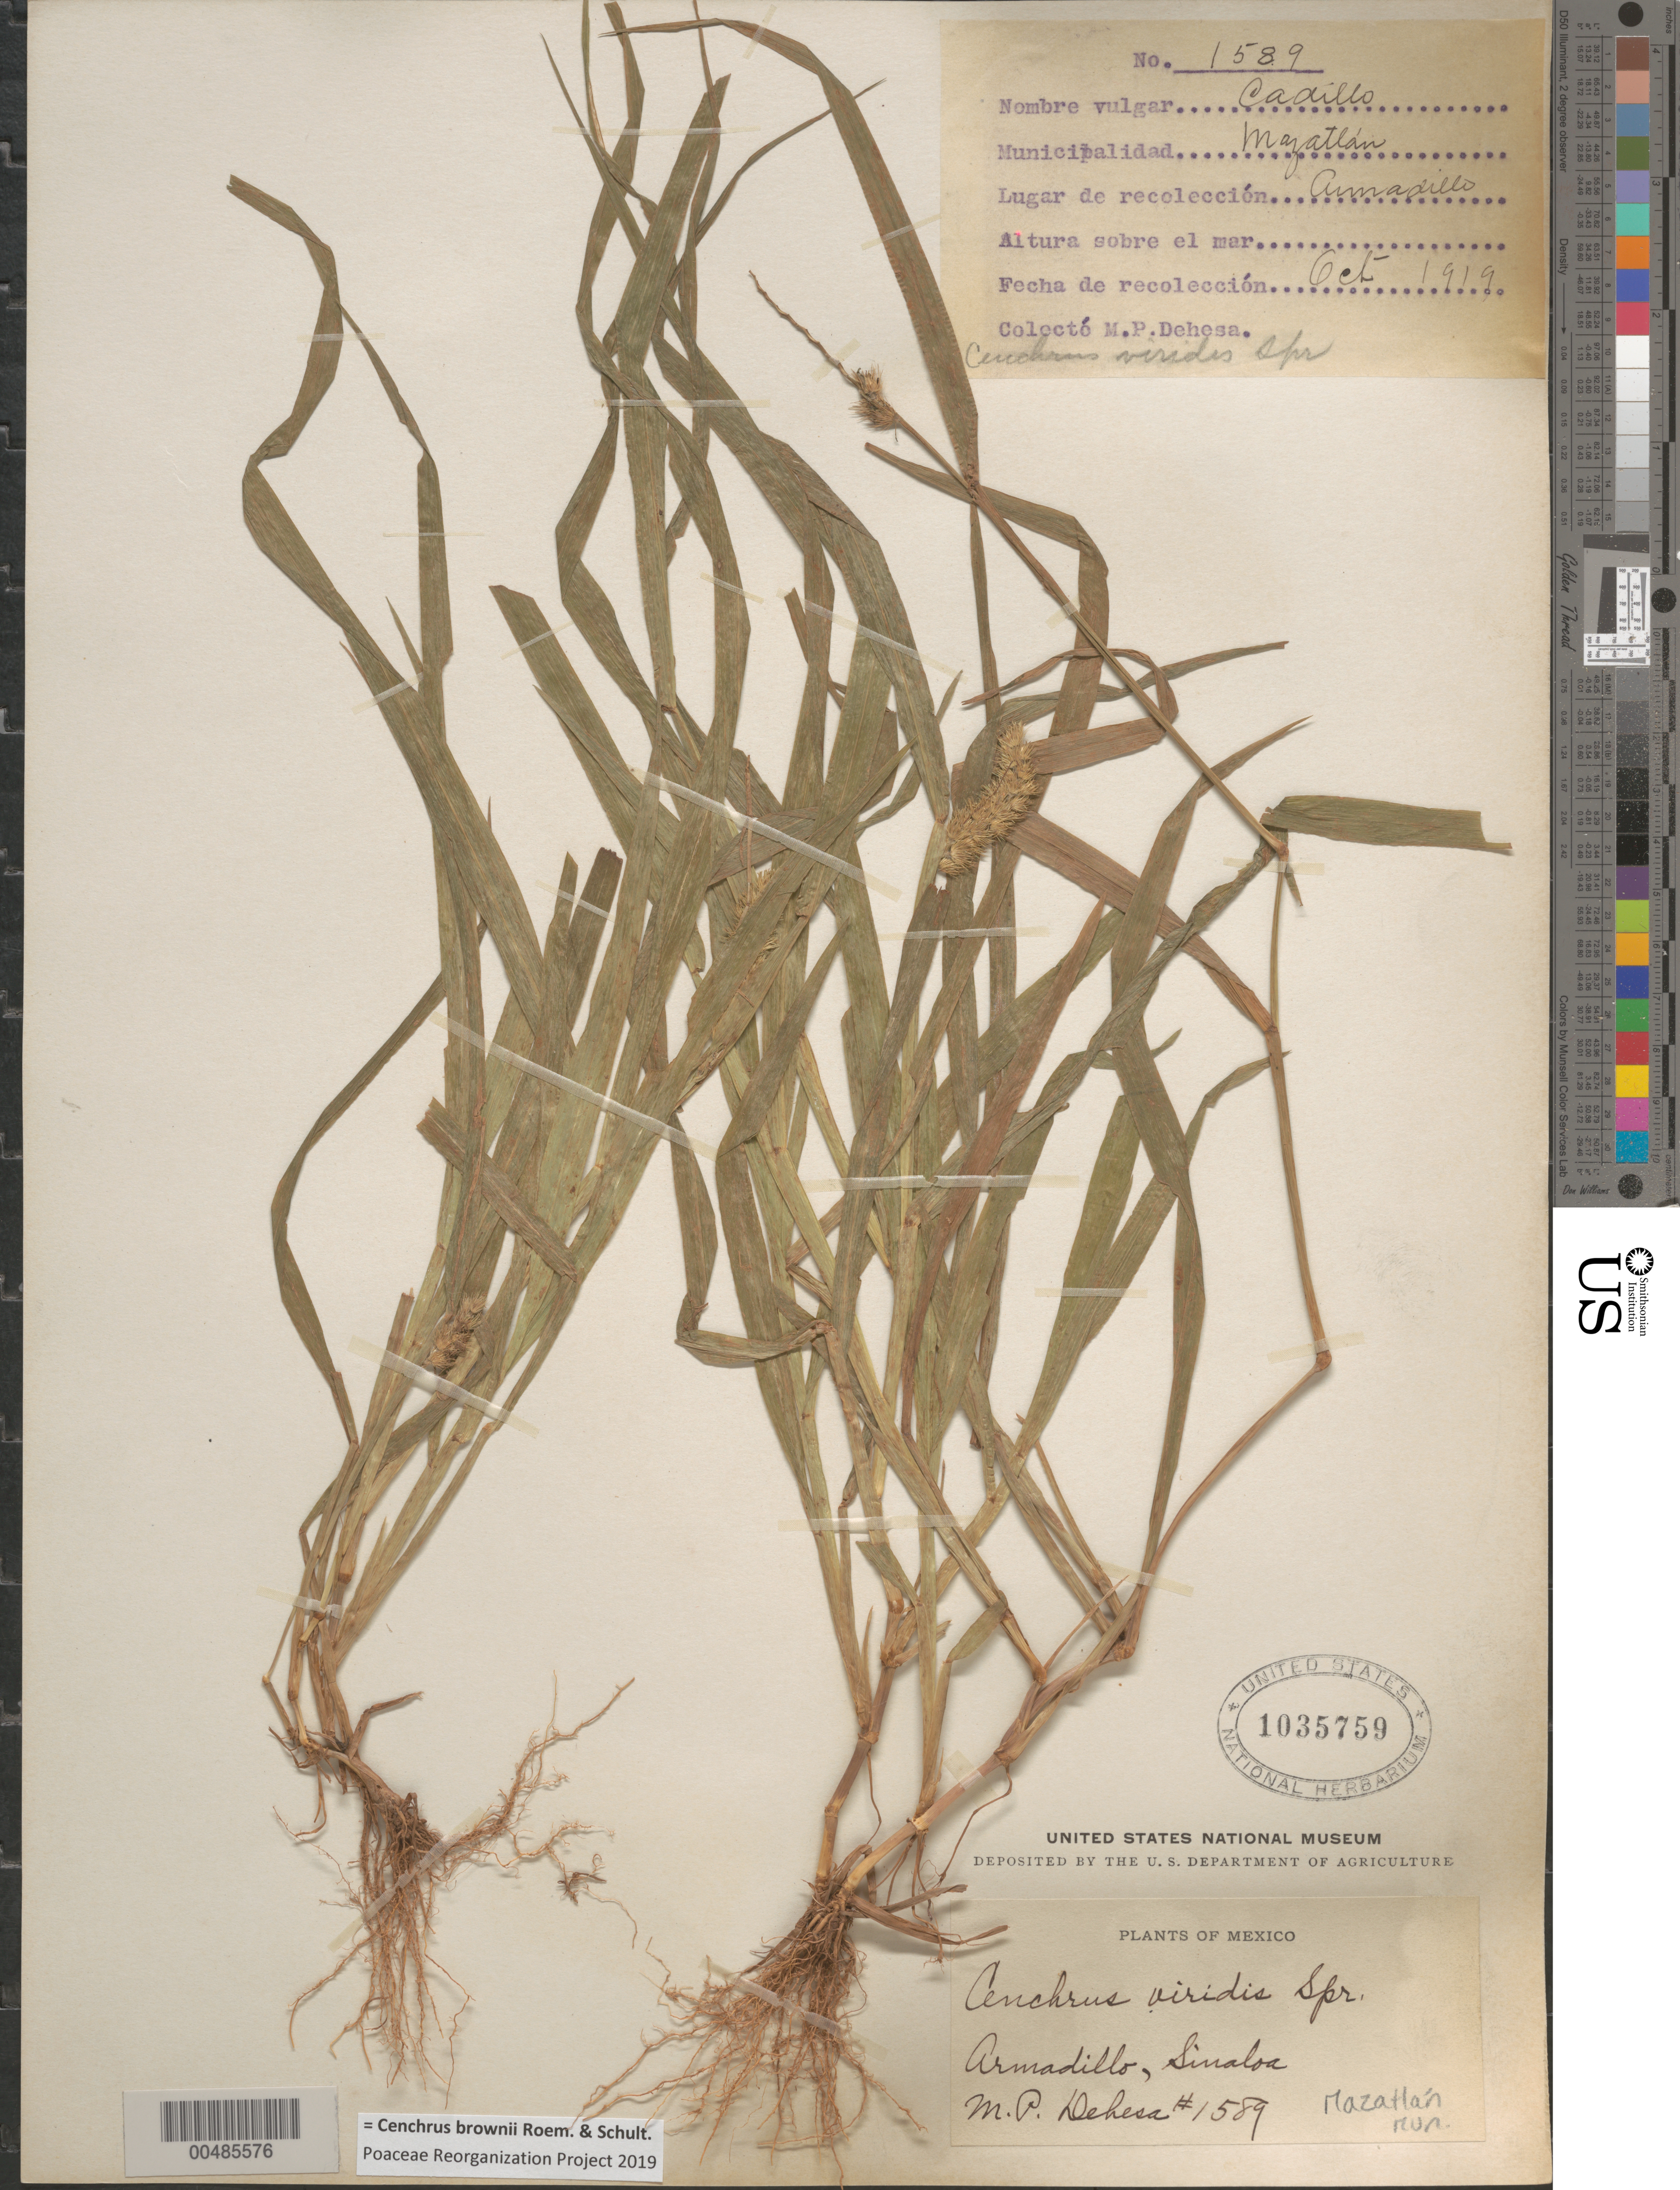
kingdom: Plantae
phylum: Tracheophyta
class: Liliopsida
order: Poales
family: Poaceae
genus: Cenchrus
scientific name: Cenchrus brownii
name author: Roem. & Schult.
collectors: M. Dehesa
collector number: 1589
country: Mexico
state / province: Sinaloa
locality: Mazatl n Mun, Armadillo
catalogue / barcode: US 1035759